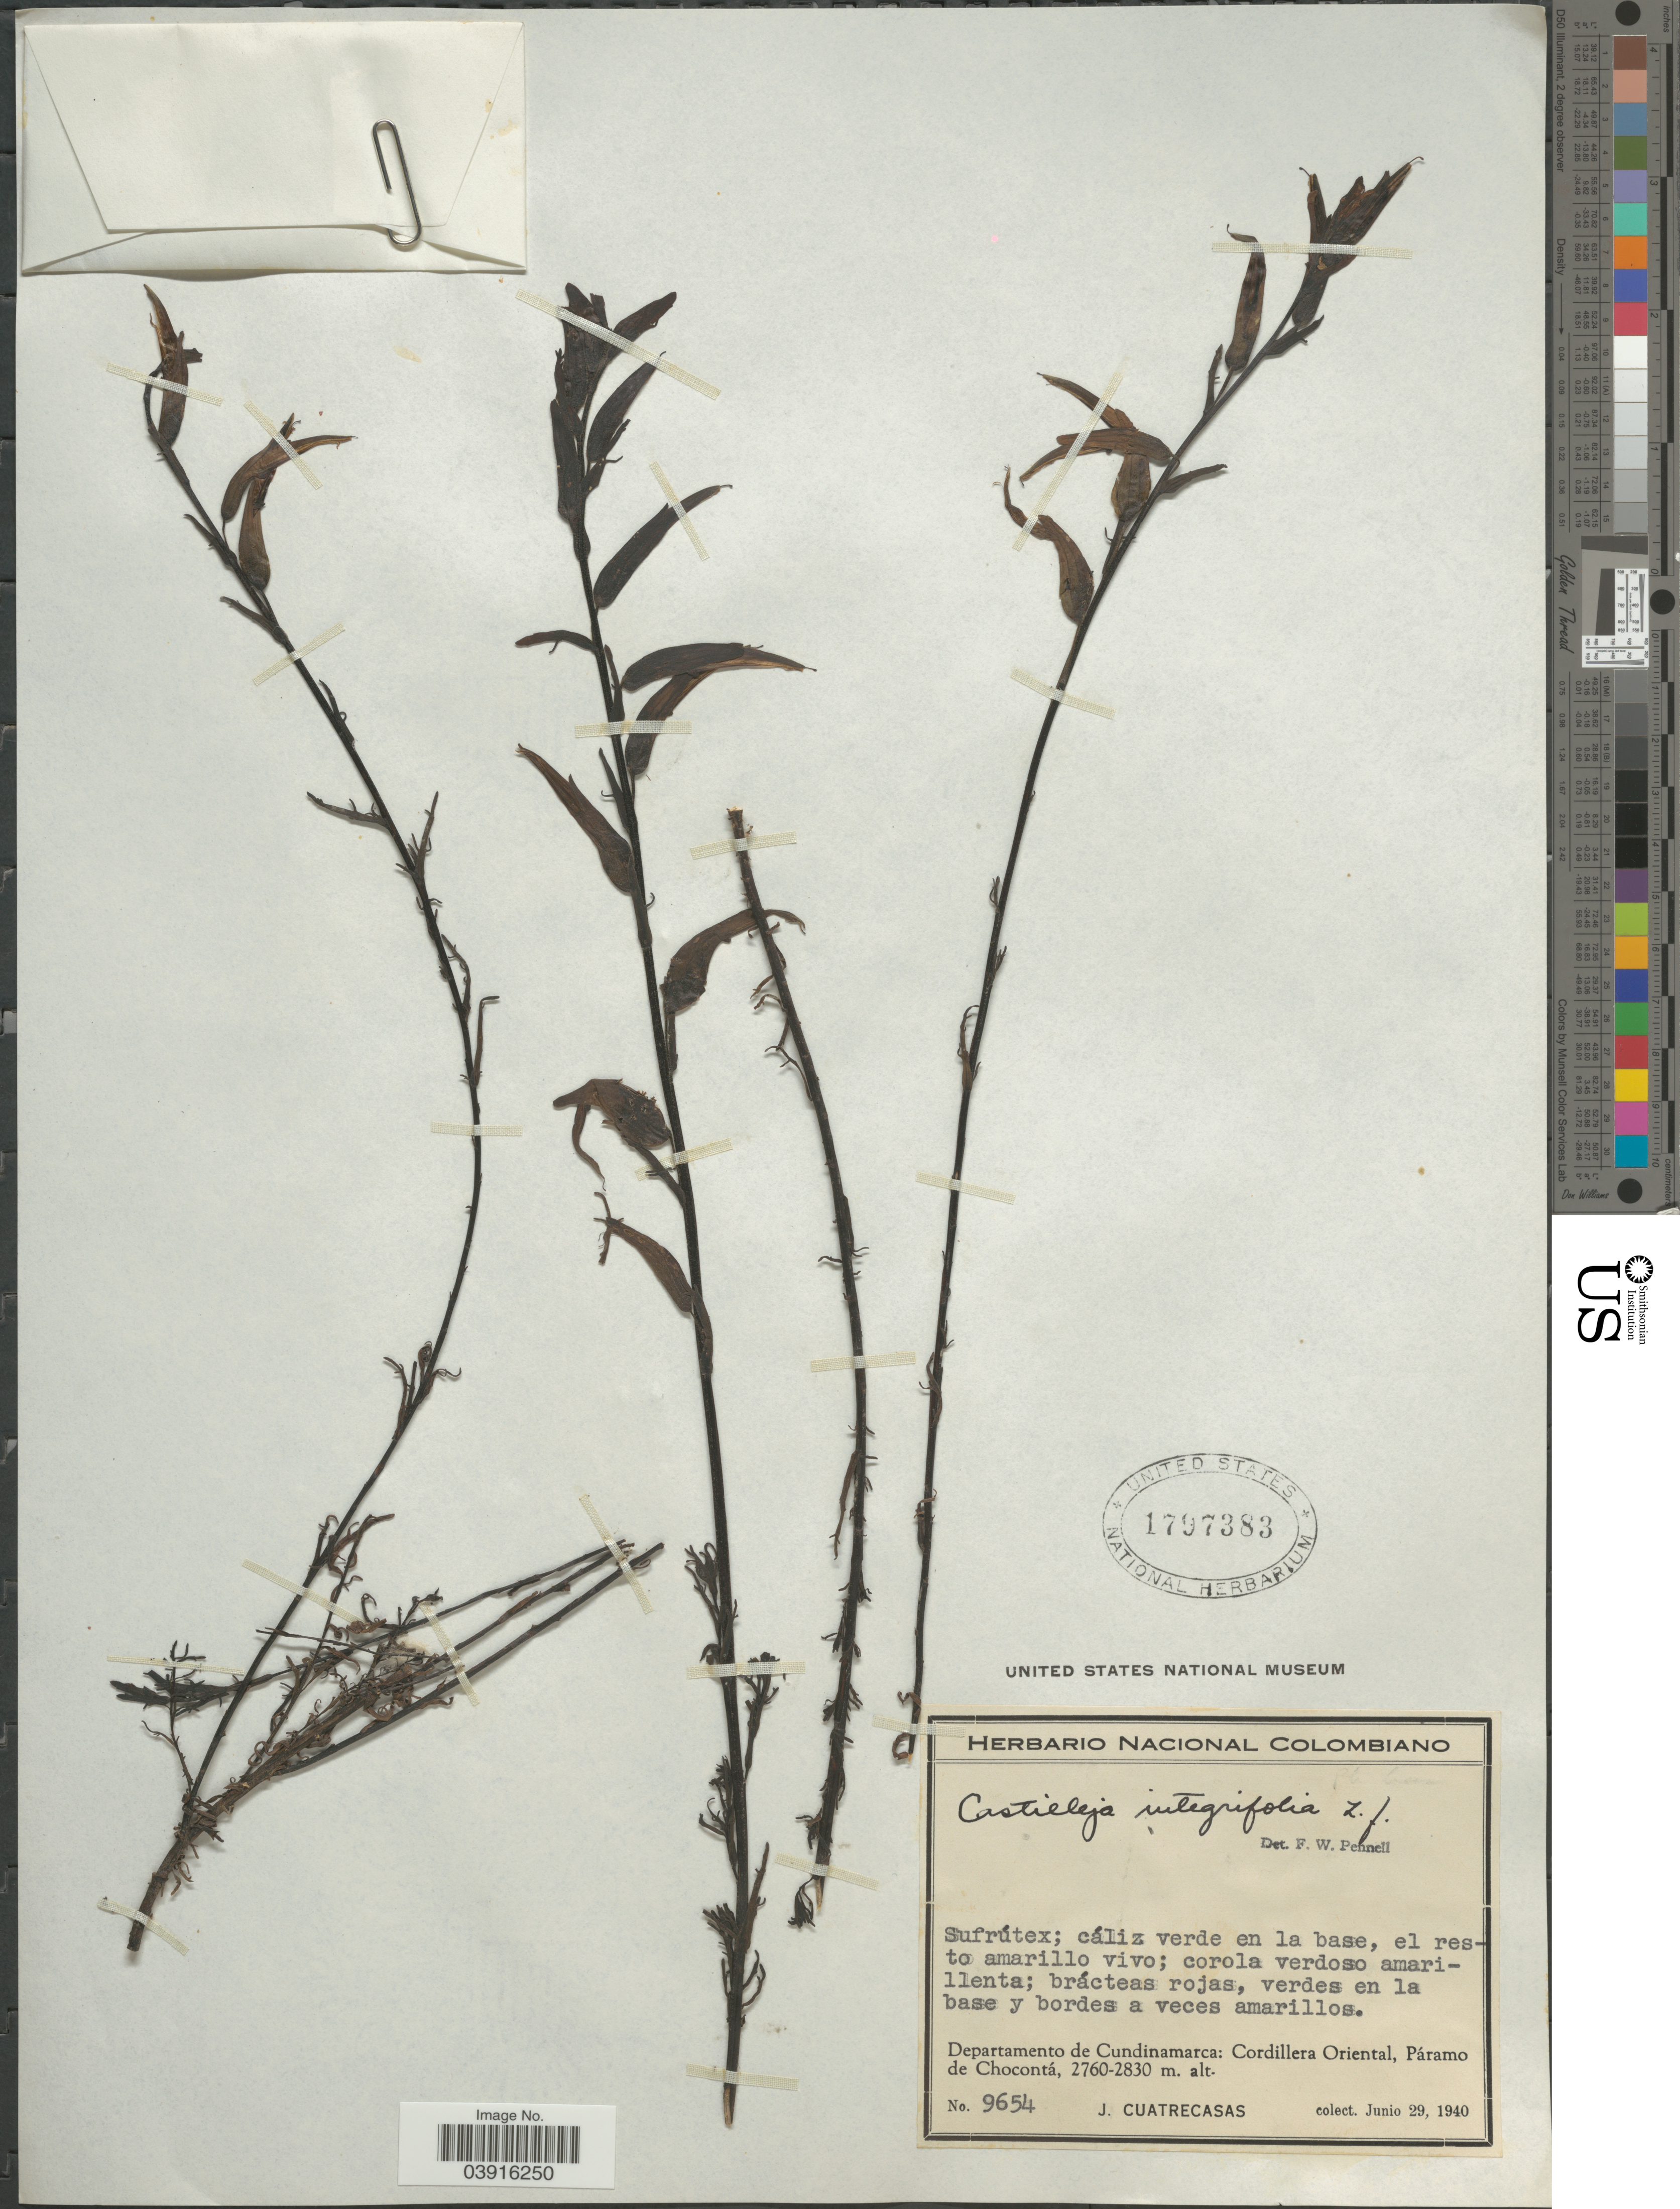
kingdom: Plantae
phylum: Tracheophyta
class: Magnoliopsida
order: Lamiales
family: Orobanchaceae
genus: Castilleja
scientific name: Castilleja fissifolia var. integrifolia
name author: (L. f.) Wedd.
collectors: J. Cuatrecasas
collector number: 9654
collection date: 1940-06-29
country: Colombia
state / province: Cundinamarca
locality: Departamento de Cundinamarca: Cordillera Oriental, Páramo de Chocontá.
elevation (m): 2760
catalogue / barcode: US 1797383